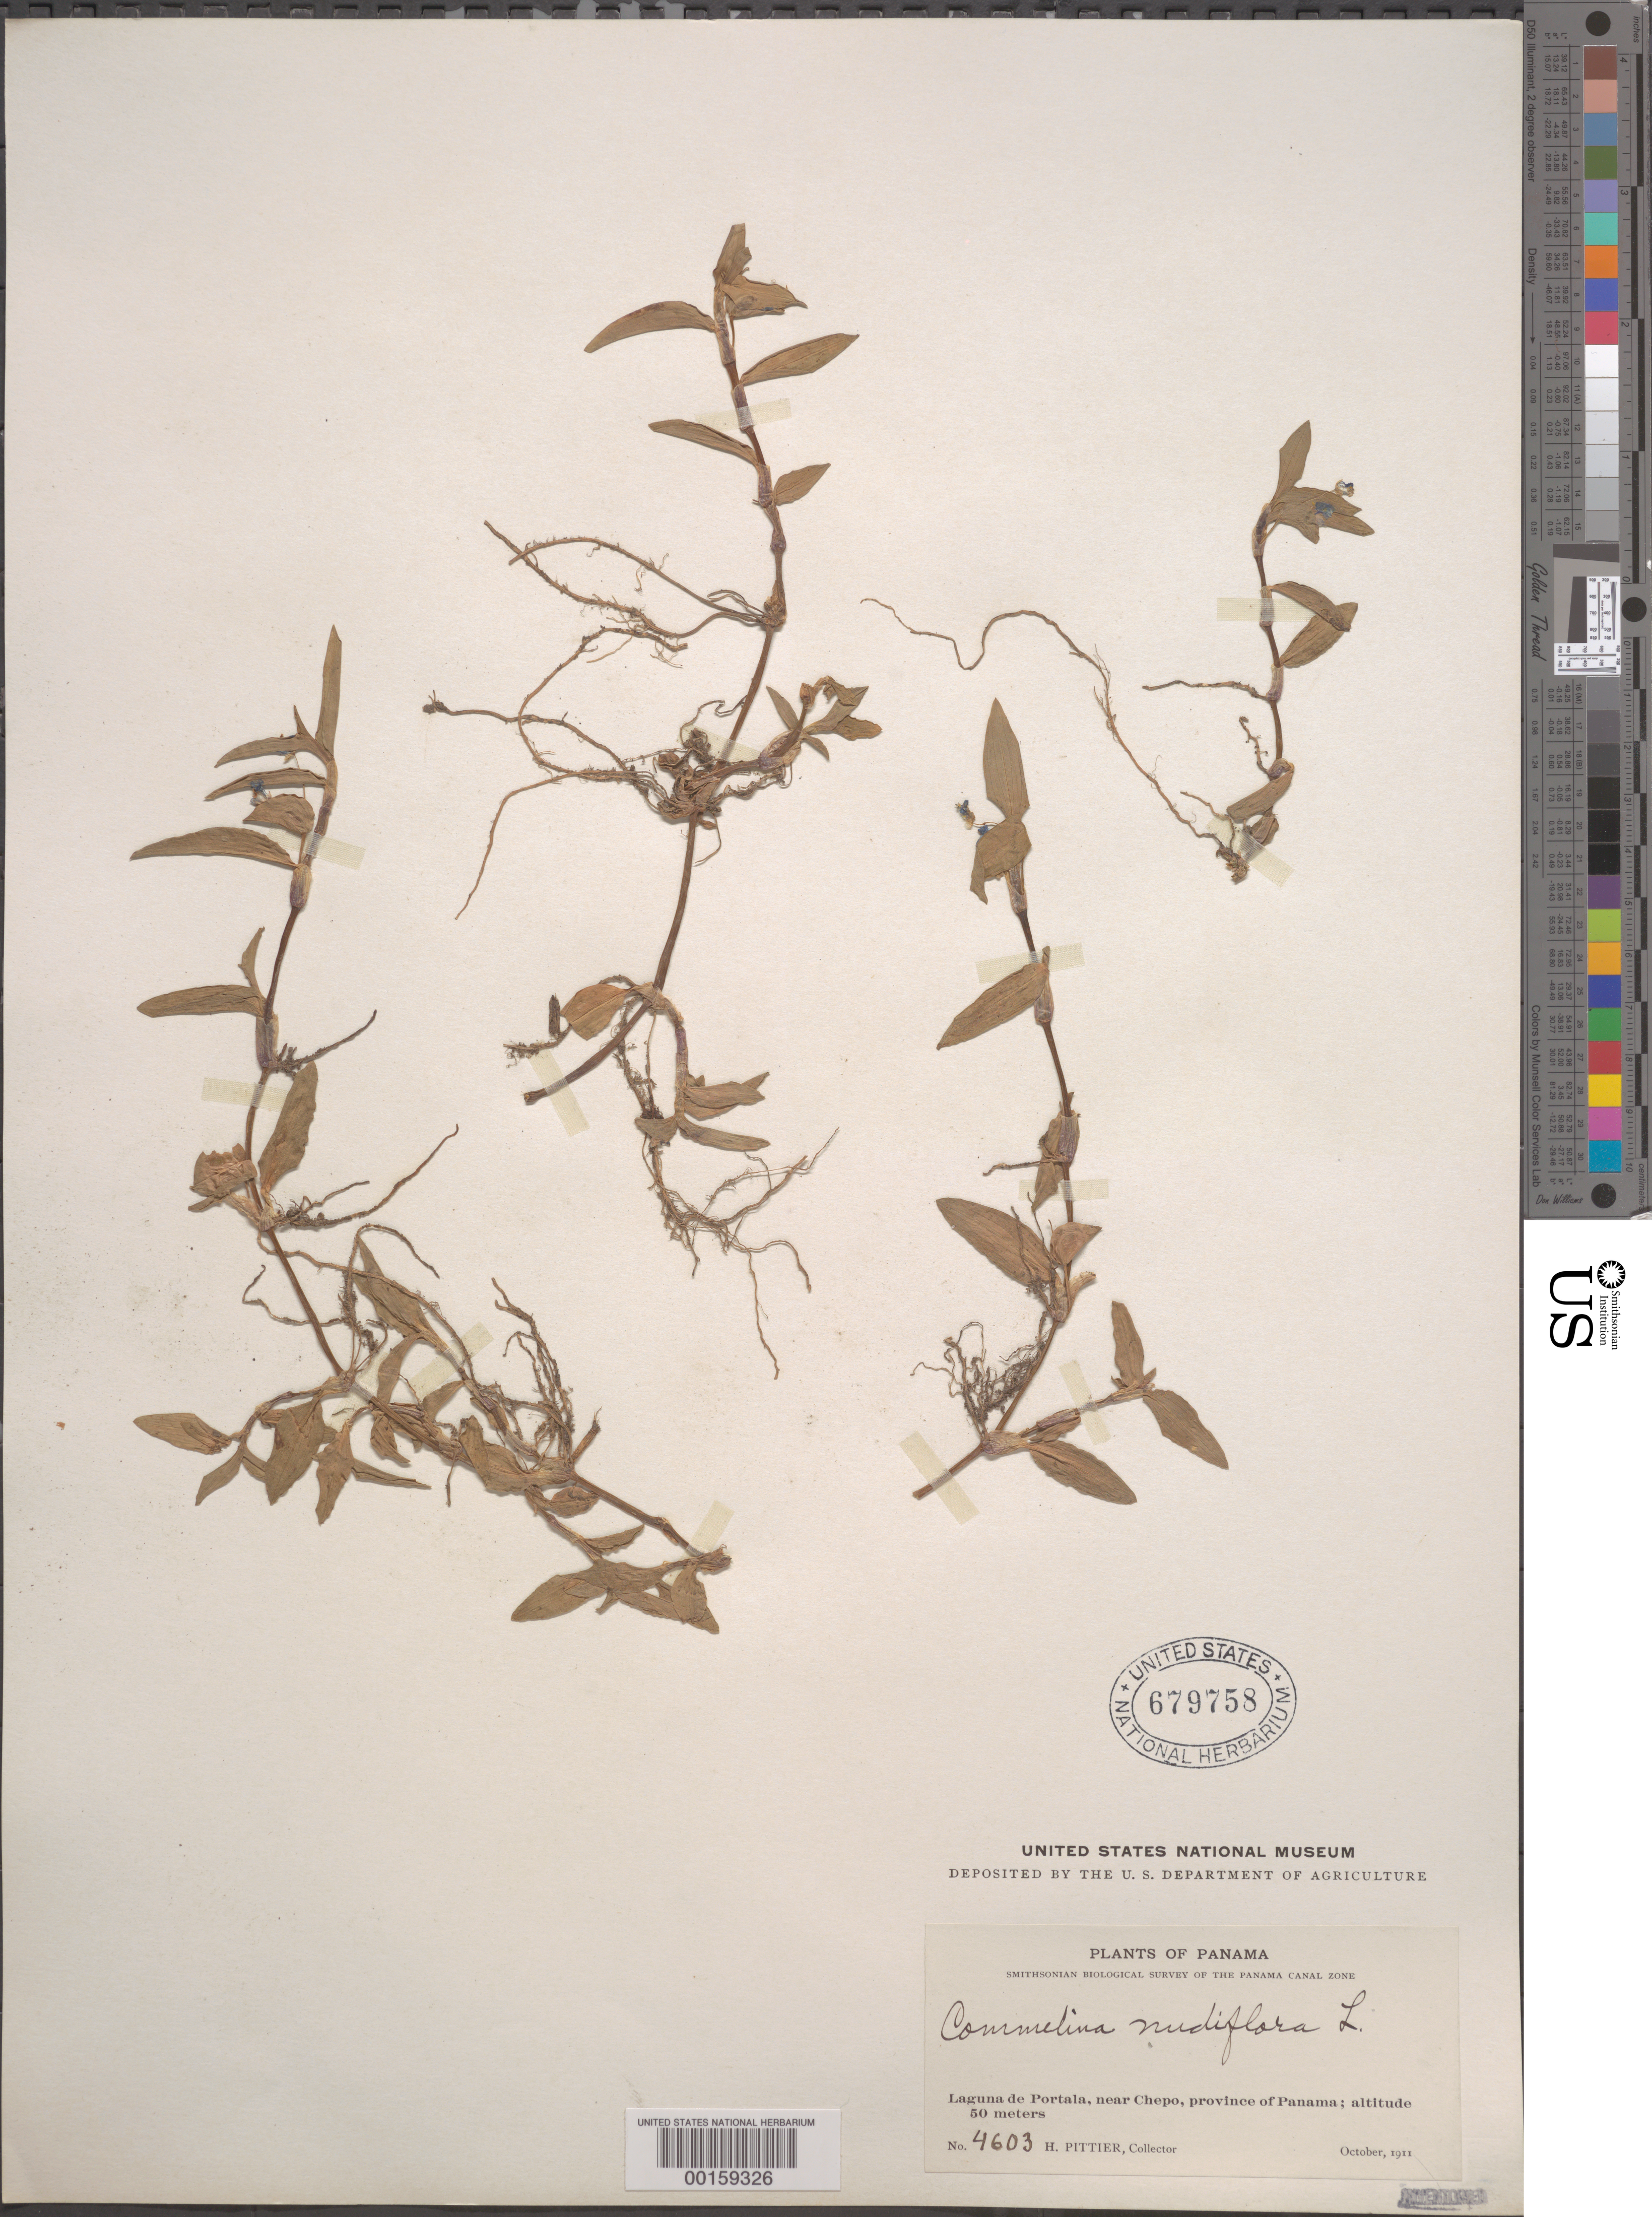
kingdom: Plantae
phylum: Tracheophyta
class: Liliopsida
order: Commelinales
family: Commelinaceae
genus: Commelina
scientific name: Commelina diffusa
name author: Burm. f.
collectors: H. F. Pittier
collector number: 4603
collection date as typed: Oct 1911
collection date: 1911-10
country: Panama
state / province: Panamá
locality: Laguna de portala, near Chepo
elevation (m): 50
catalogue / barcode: US 679758